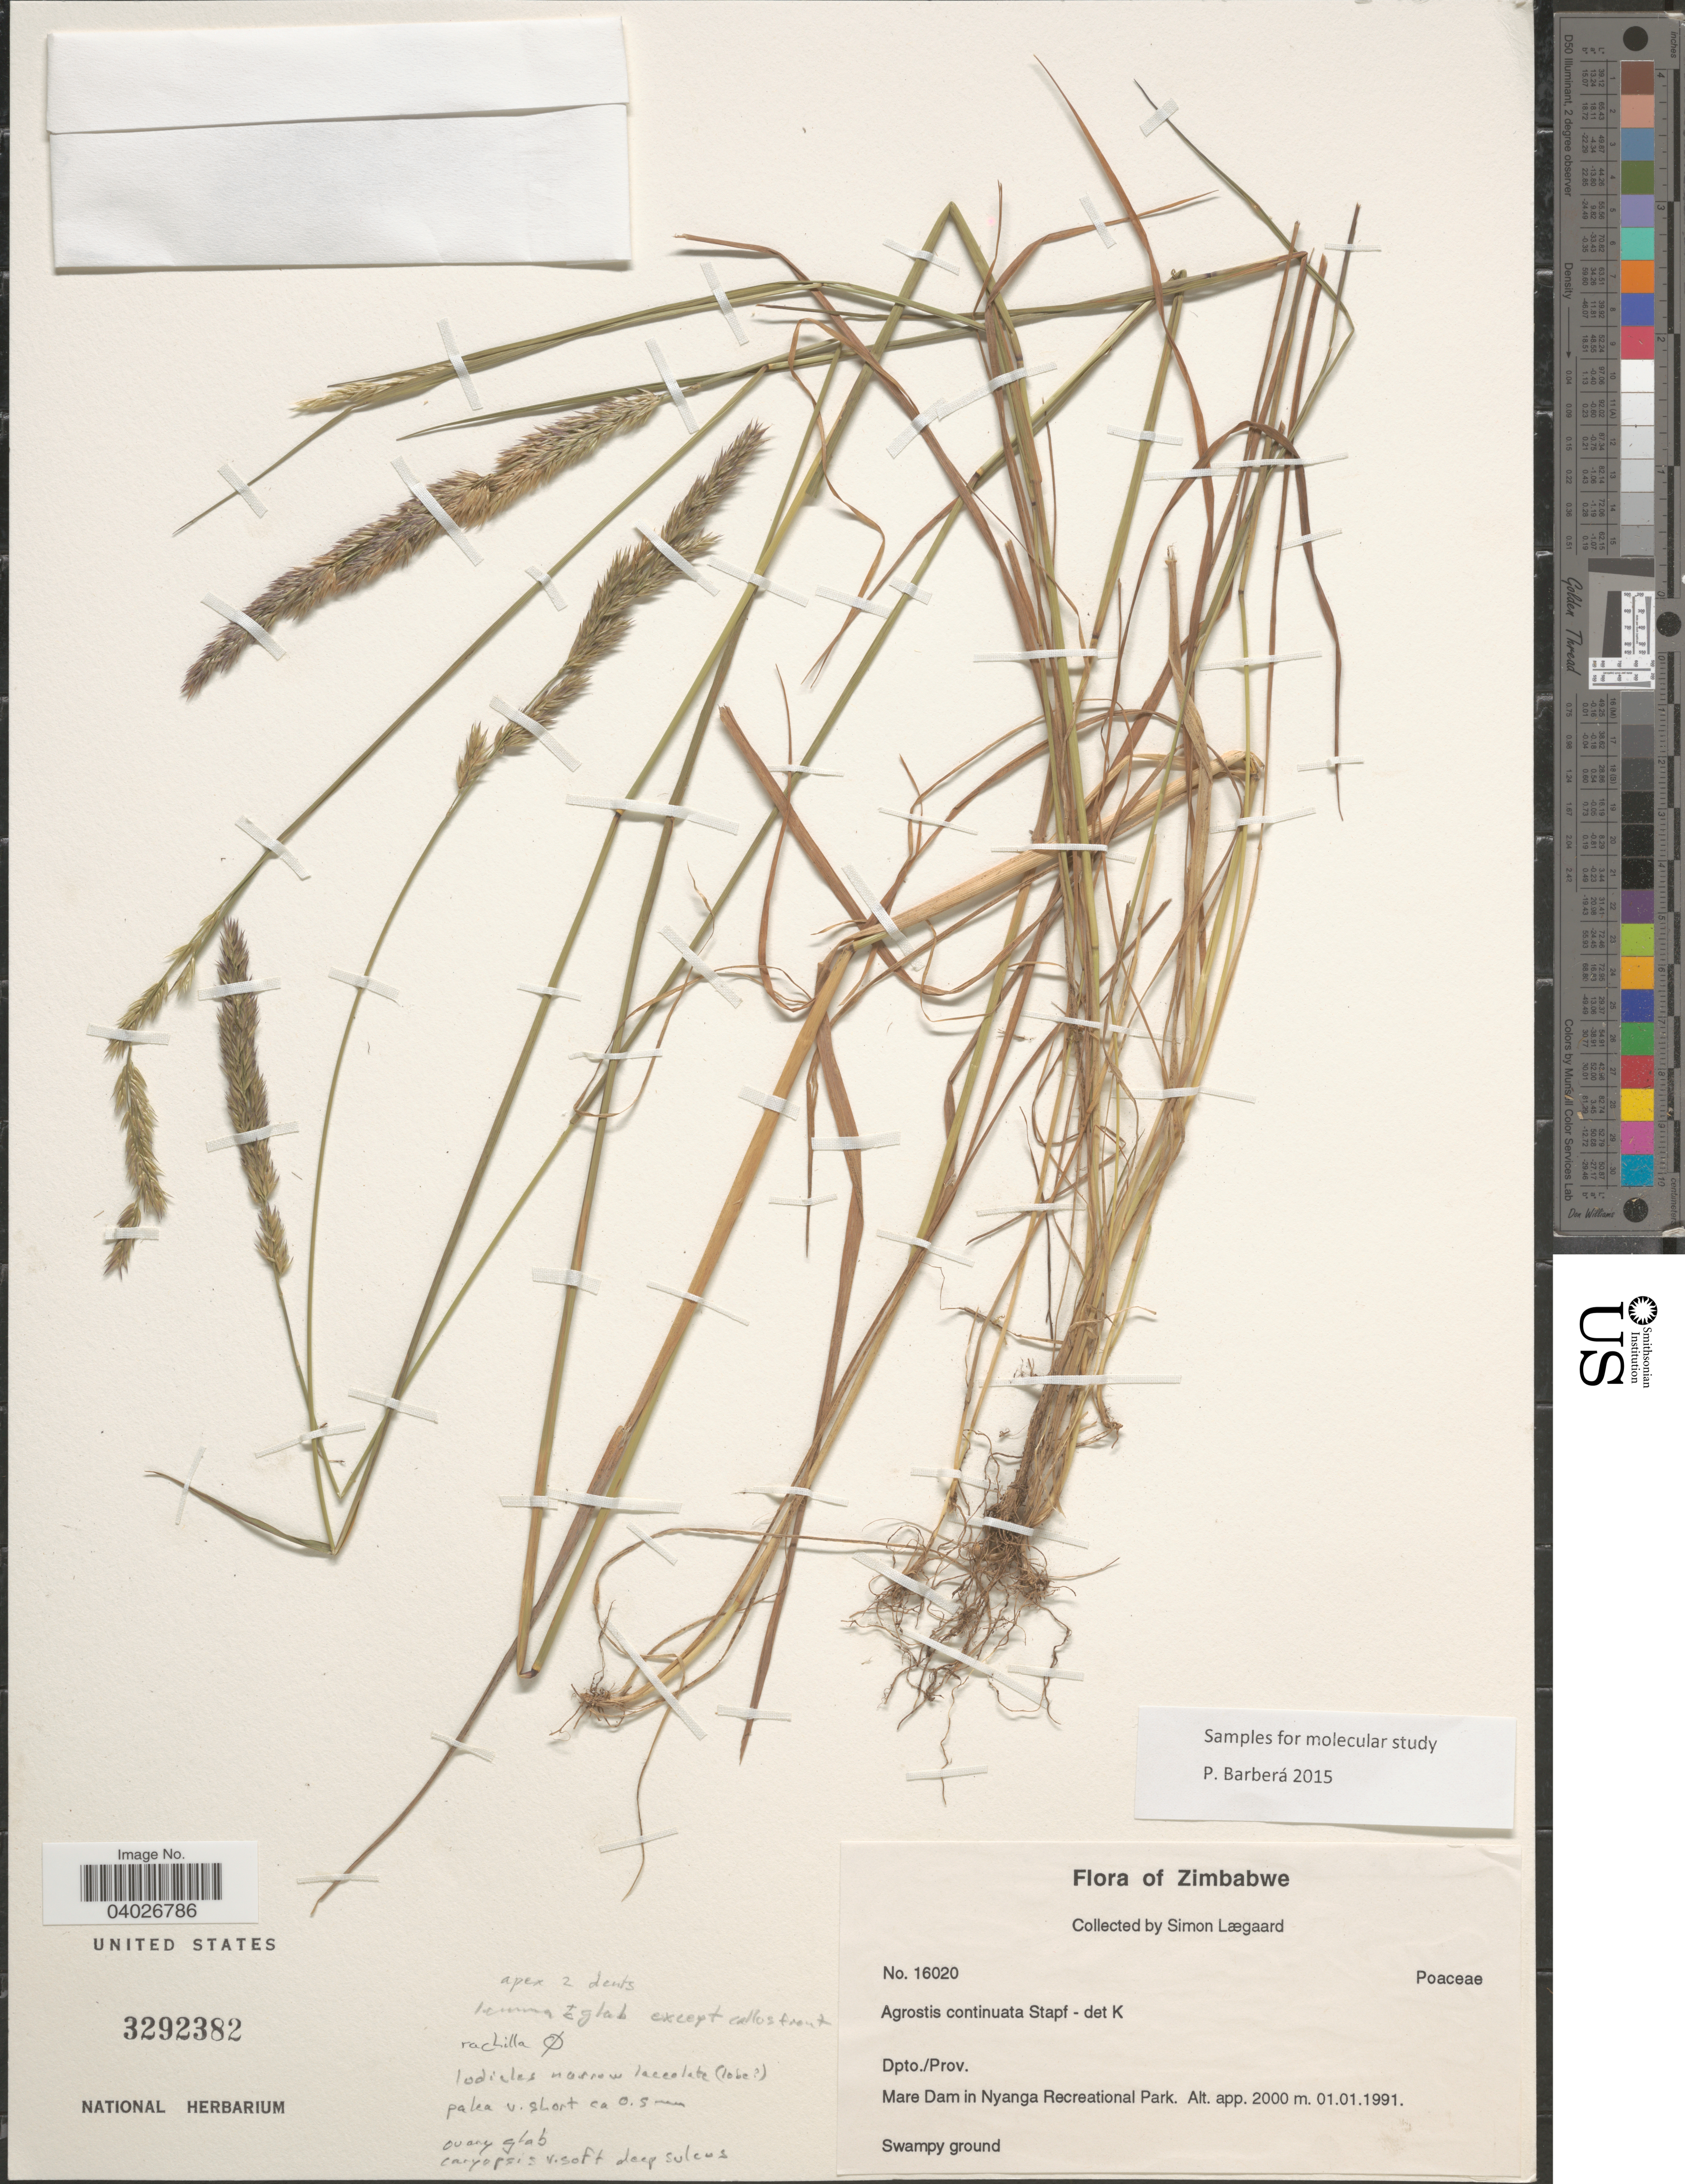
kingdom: Plantae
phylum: Tracheophyta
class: Liliopsida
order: Poales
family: Poaceae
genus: Agrostis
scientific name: Agrostis continuata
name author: Stapf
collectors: S. Lægaard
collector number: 16020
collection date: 1991-01-01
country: Zimbabwe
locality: Mare Dam in Nyanga Recreational Park.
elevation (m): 2000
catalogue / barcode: US 3292382